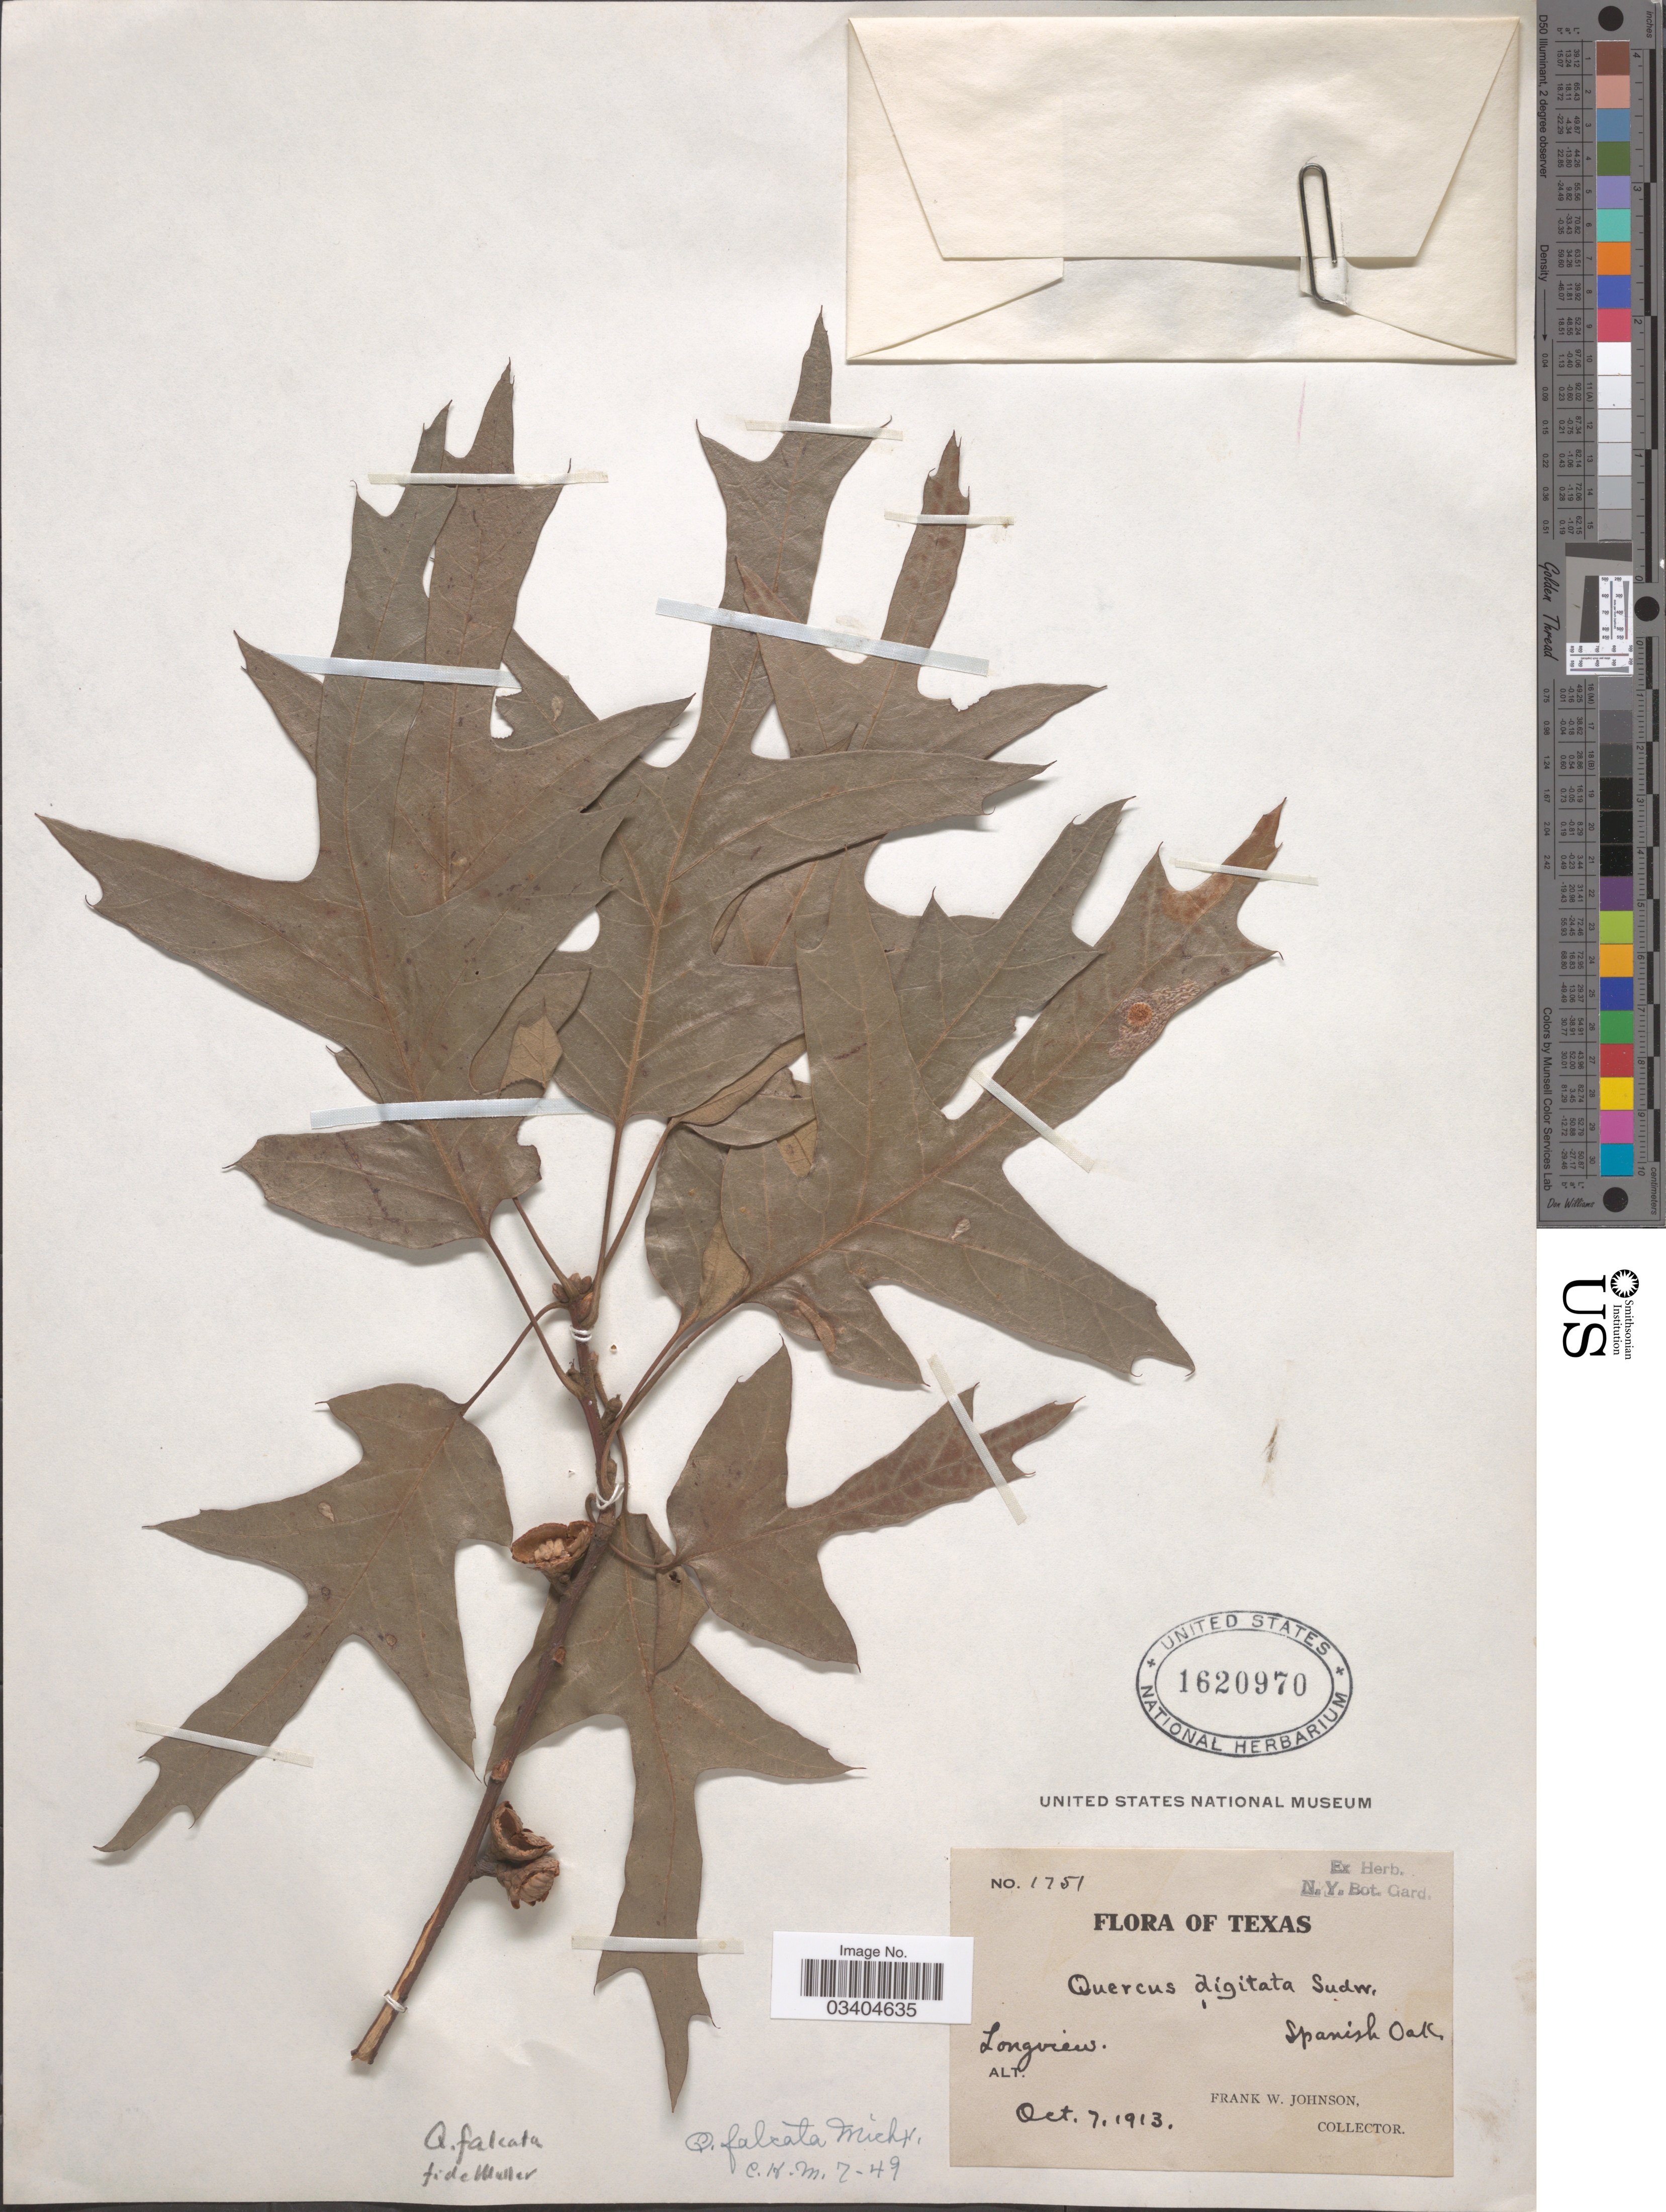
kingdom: Plantae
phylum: Tracheophyta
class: Magnoliopsida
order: Fagales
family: Fagaceae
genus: Quercus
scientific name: Quercus falcata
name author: Michx.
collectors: F. W. Johnson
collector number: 1751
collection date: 1913-10-07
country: United States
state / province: Texas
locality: Longview. Spanish Oak.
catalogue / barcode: US 1620970